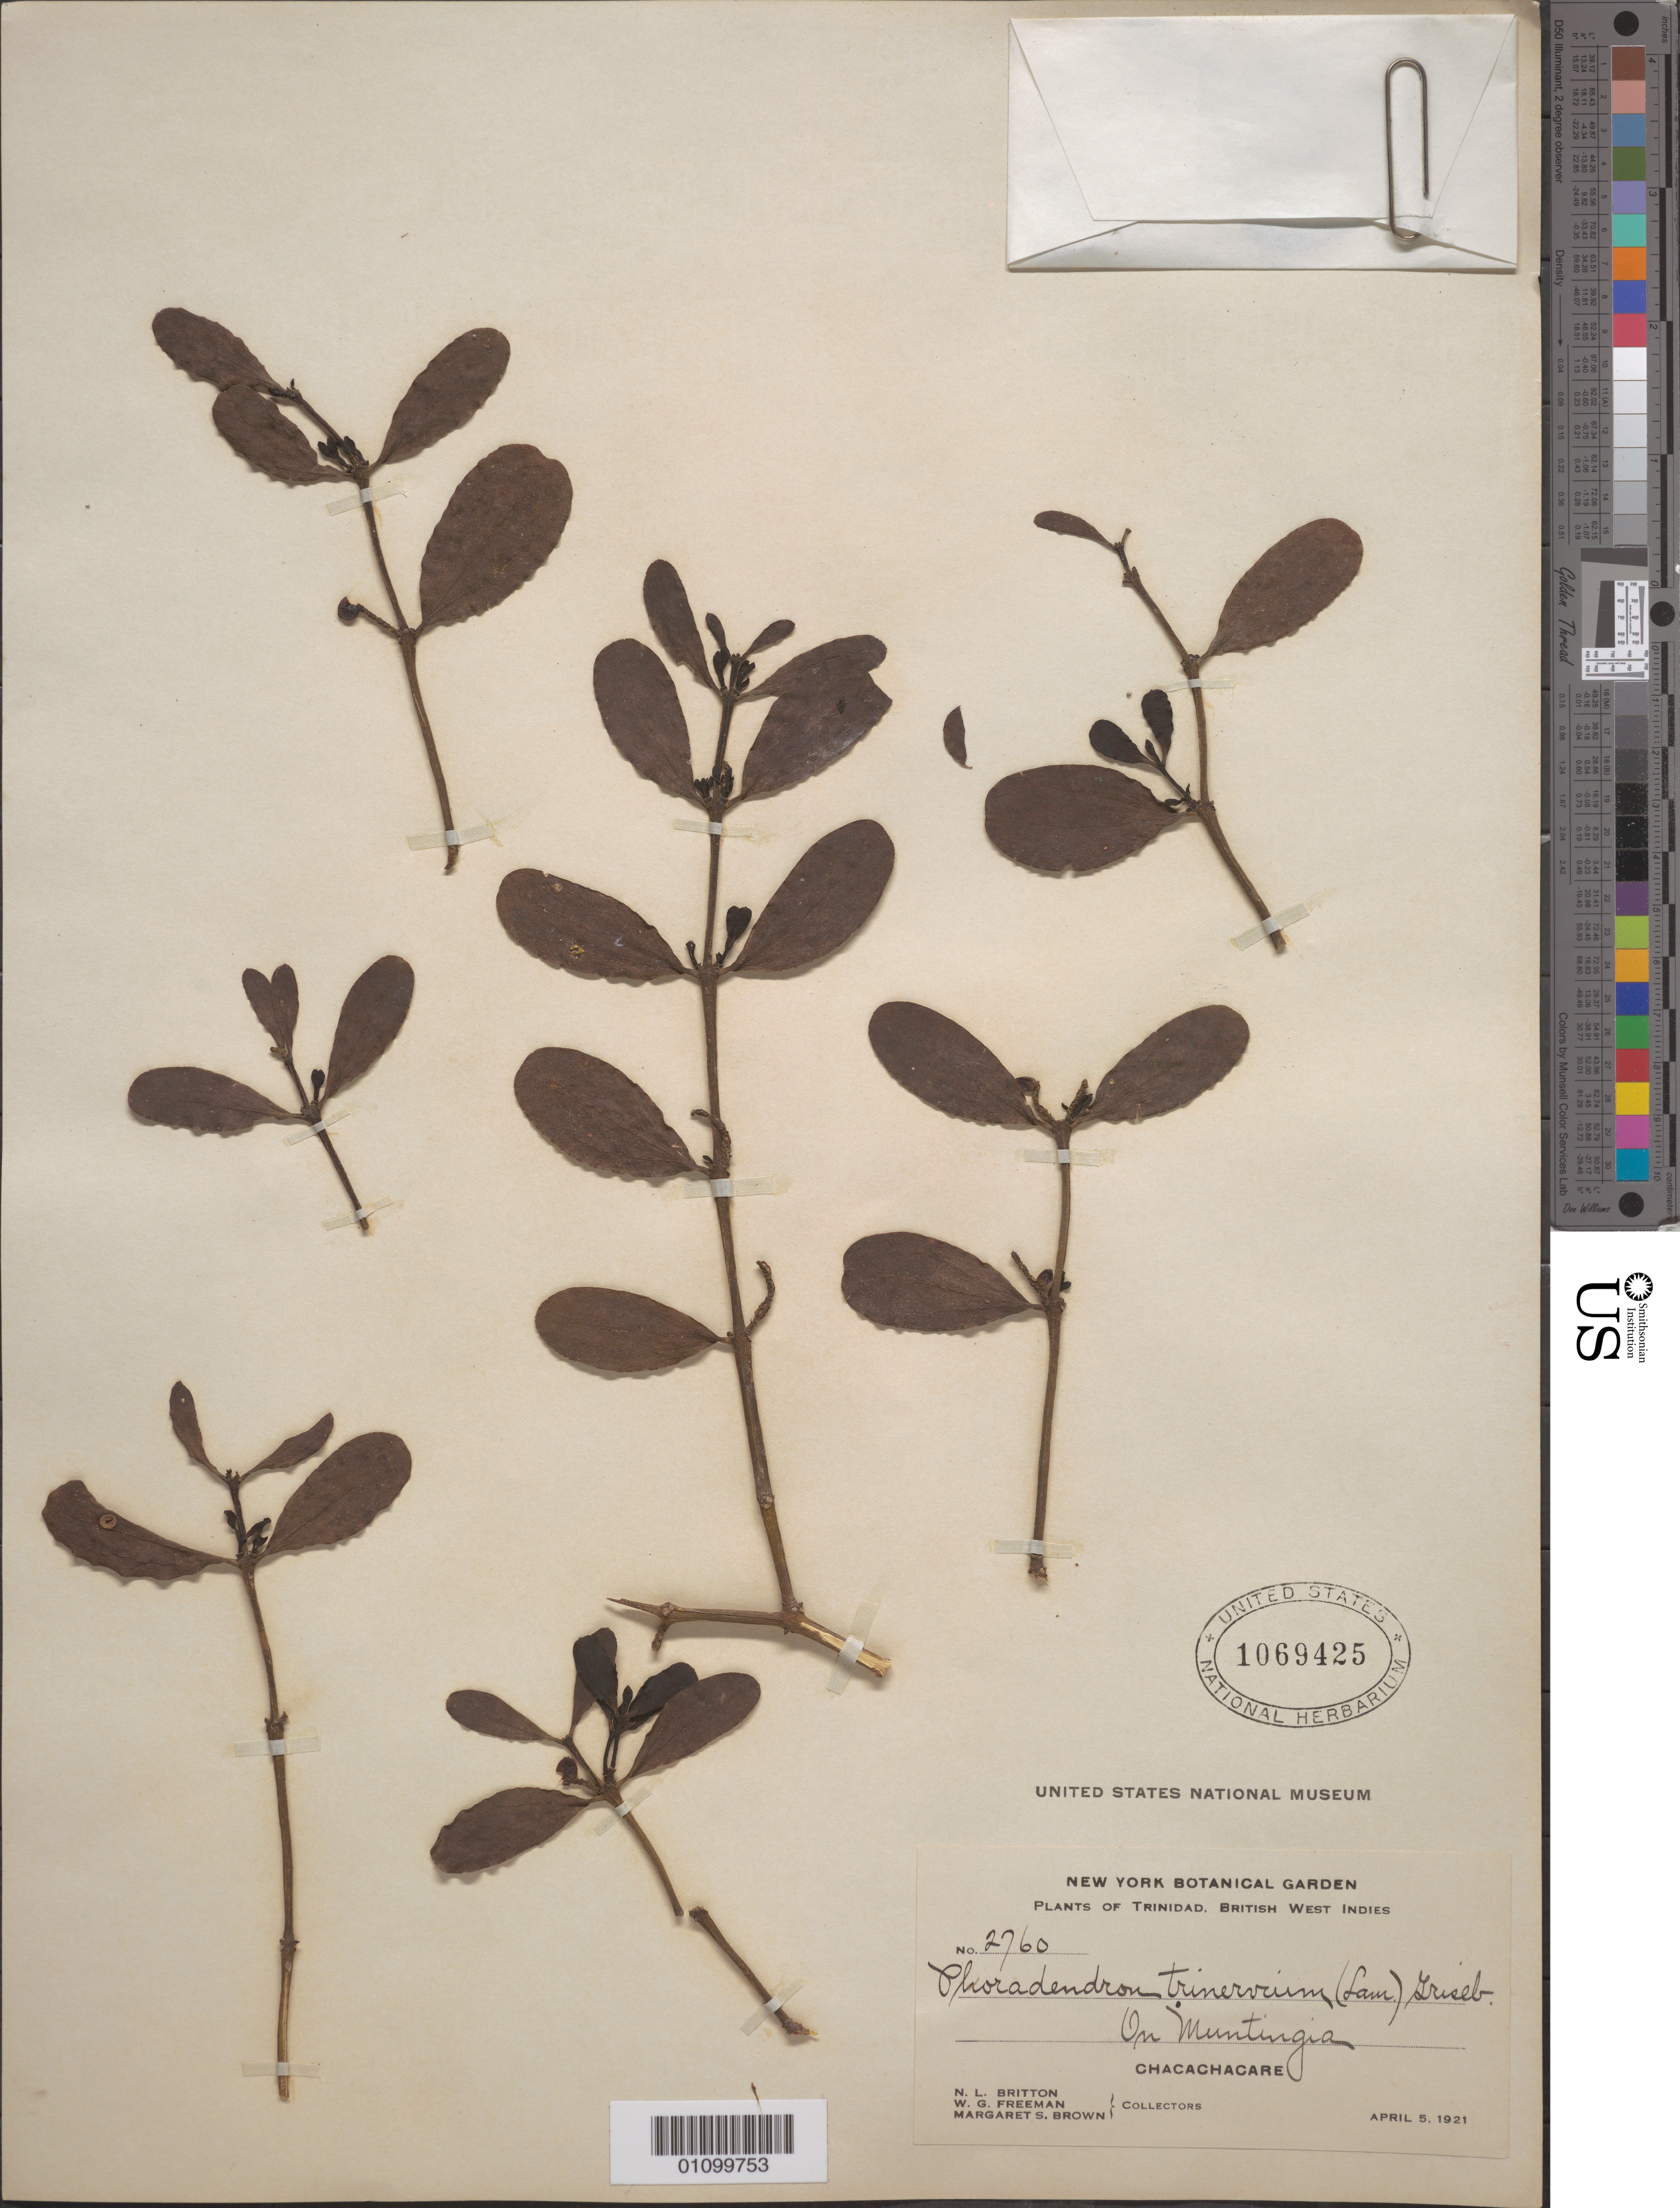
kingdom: Plantae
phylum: Tracheophyta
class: Magnoliopsida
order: Santalales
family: Viscaceae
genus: Phoradendron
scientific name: Phoradendron trinervium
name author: (Lam.) Griseb.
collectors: N. Britton, W. Freeman & M. S. Brown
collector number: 2760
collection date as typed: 05 Apr 1921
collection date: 1921-04-05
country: Trinidad and Tobago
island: Chacachacare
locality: Chacachacare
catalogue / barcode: US 1069425